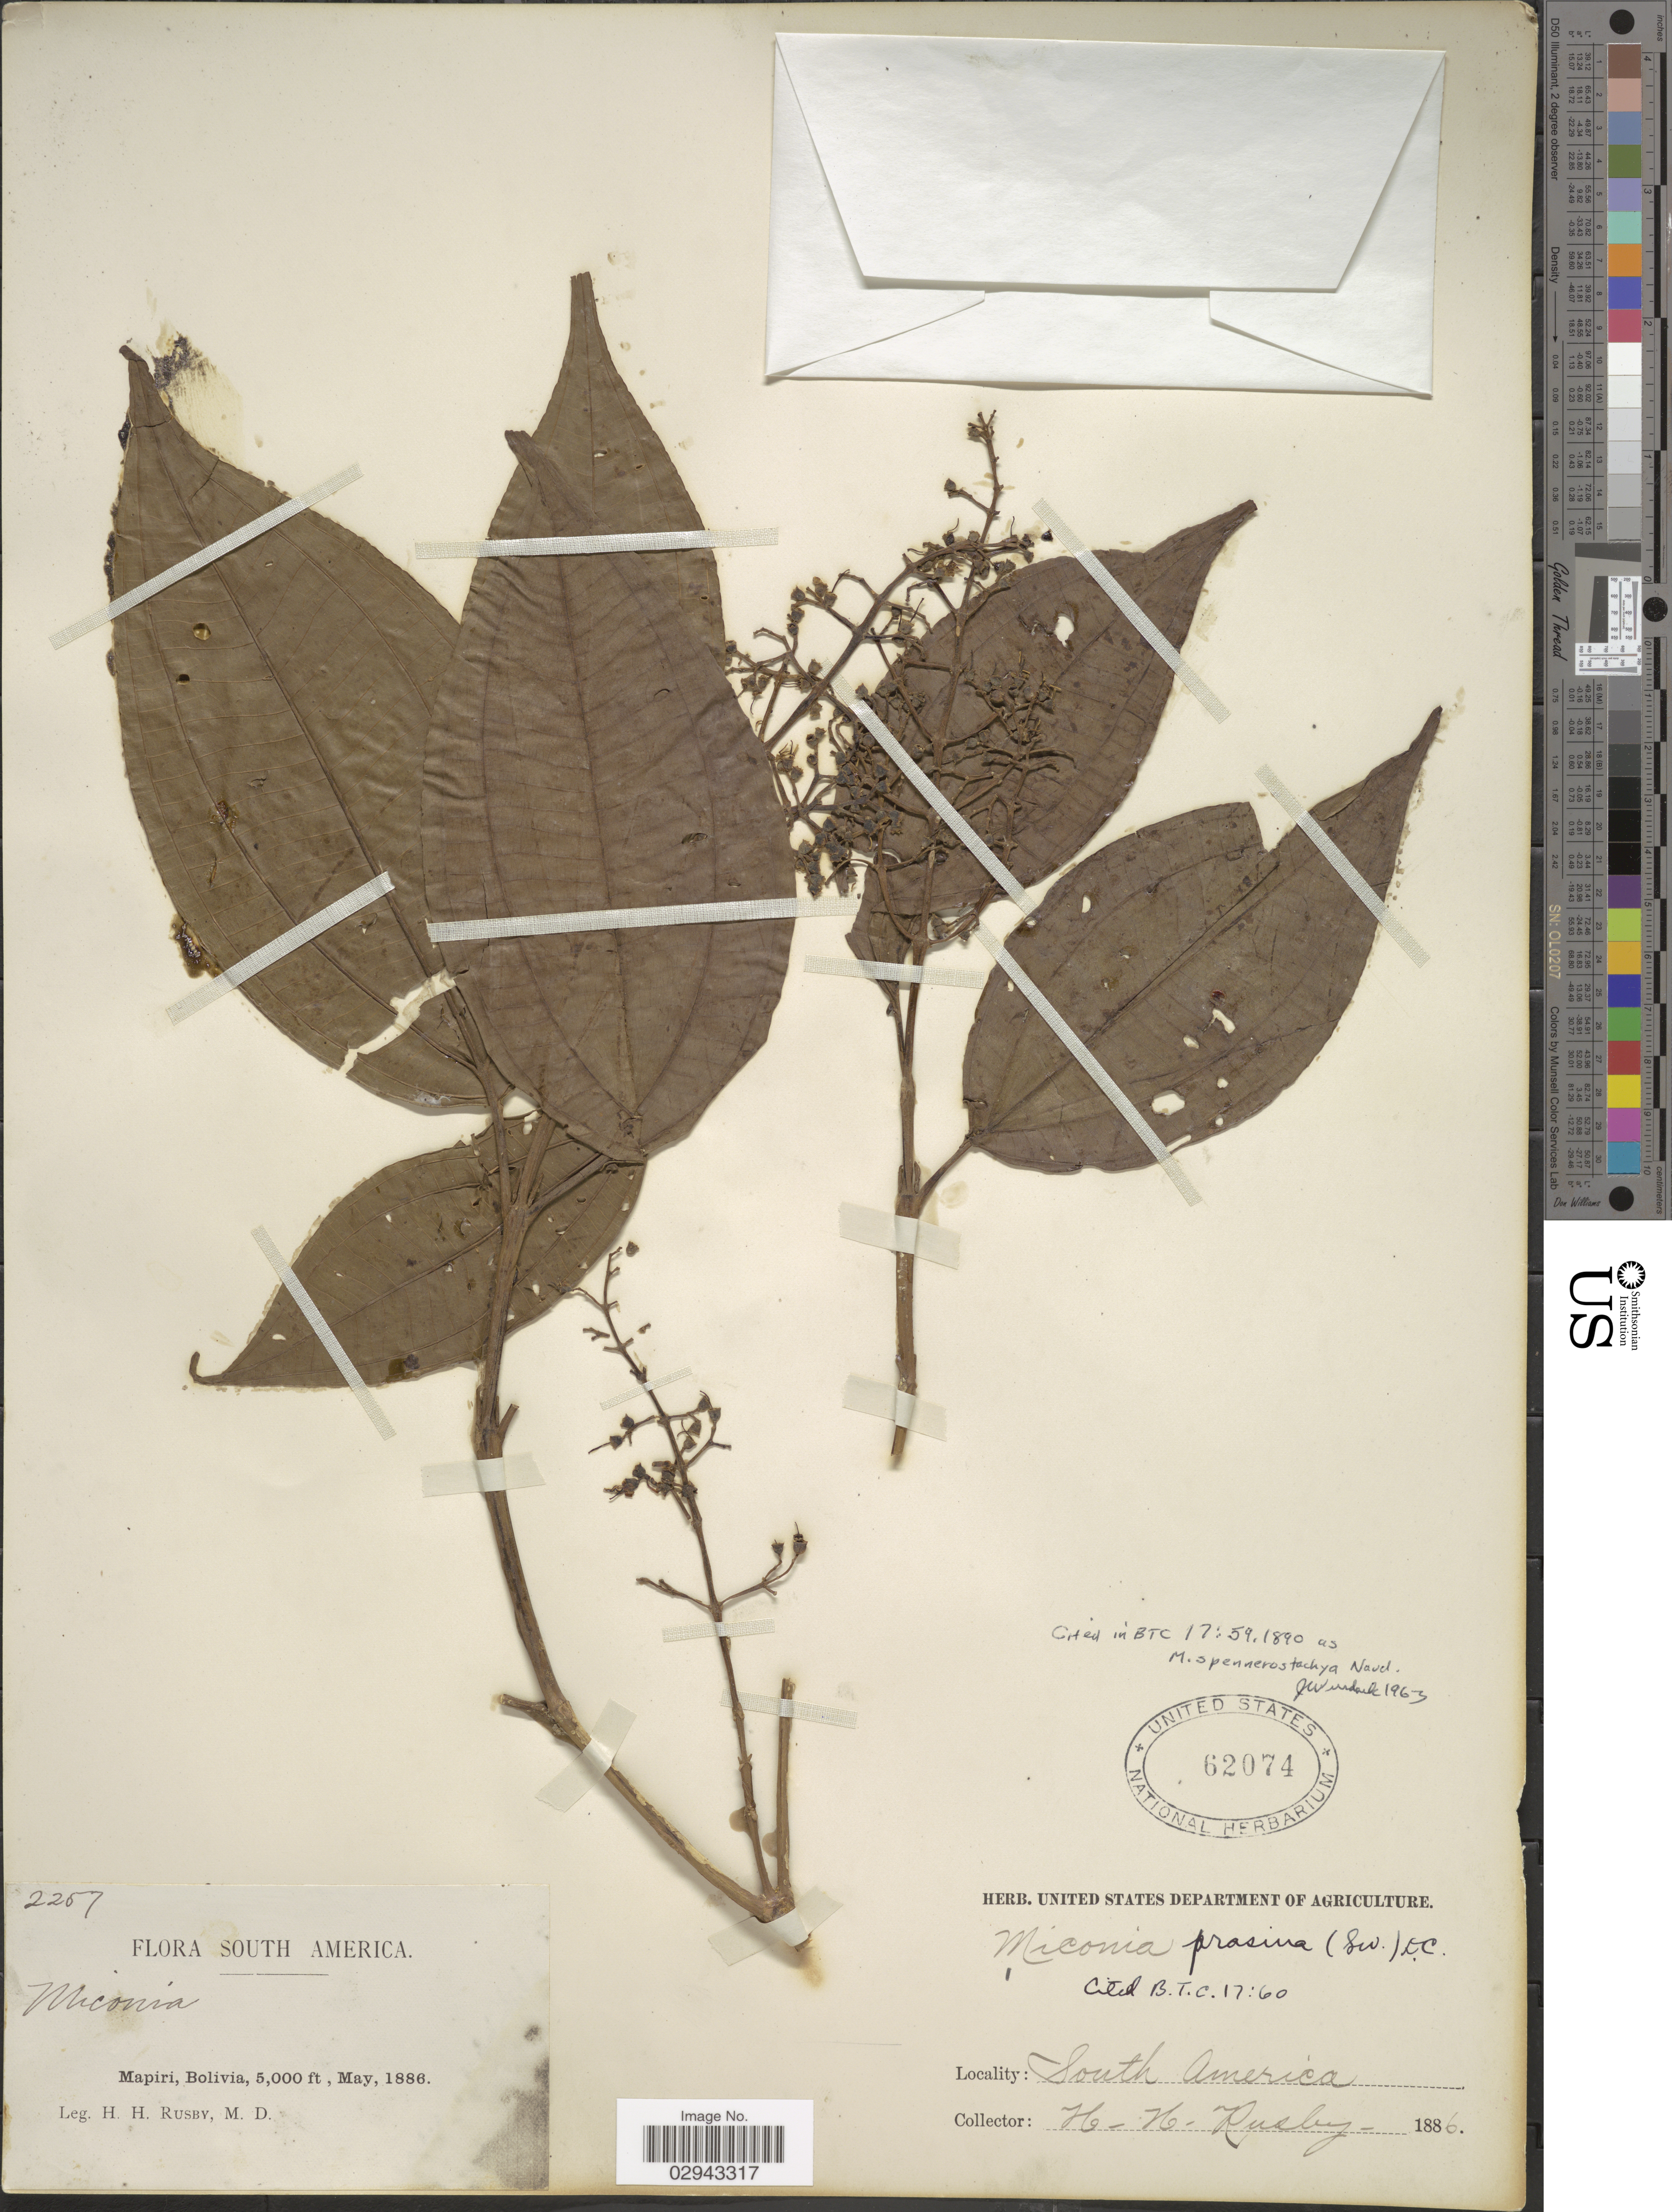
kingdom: Plantae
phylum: Tracheophyta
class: Magnoliopsida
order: Myrtales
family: Melastomataceae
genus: Miconia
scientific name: Miconia spennerostachya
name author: Naudin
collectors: H. H. Rusby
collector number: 2257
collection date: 1886-05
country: Bolivia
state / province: La Páz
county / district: Larecaja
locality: Mapiri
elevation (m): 1524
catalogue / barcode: US 62074